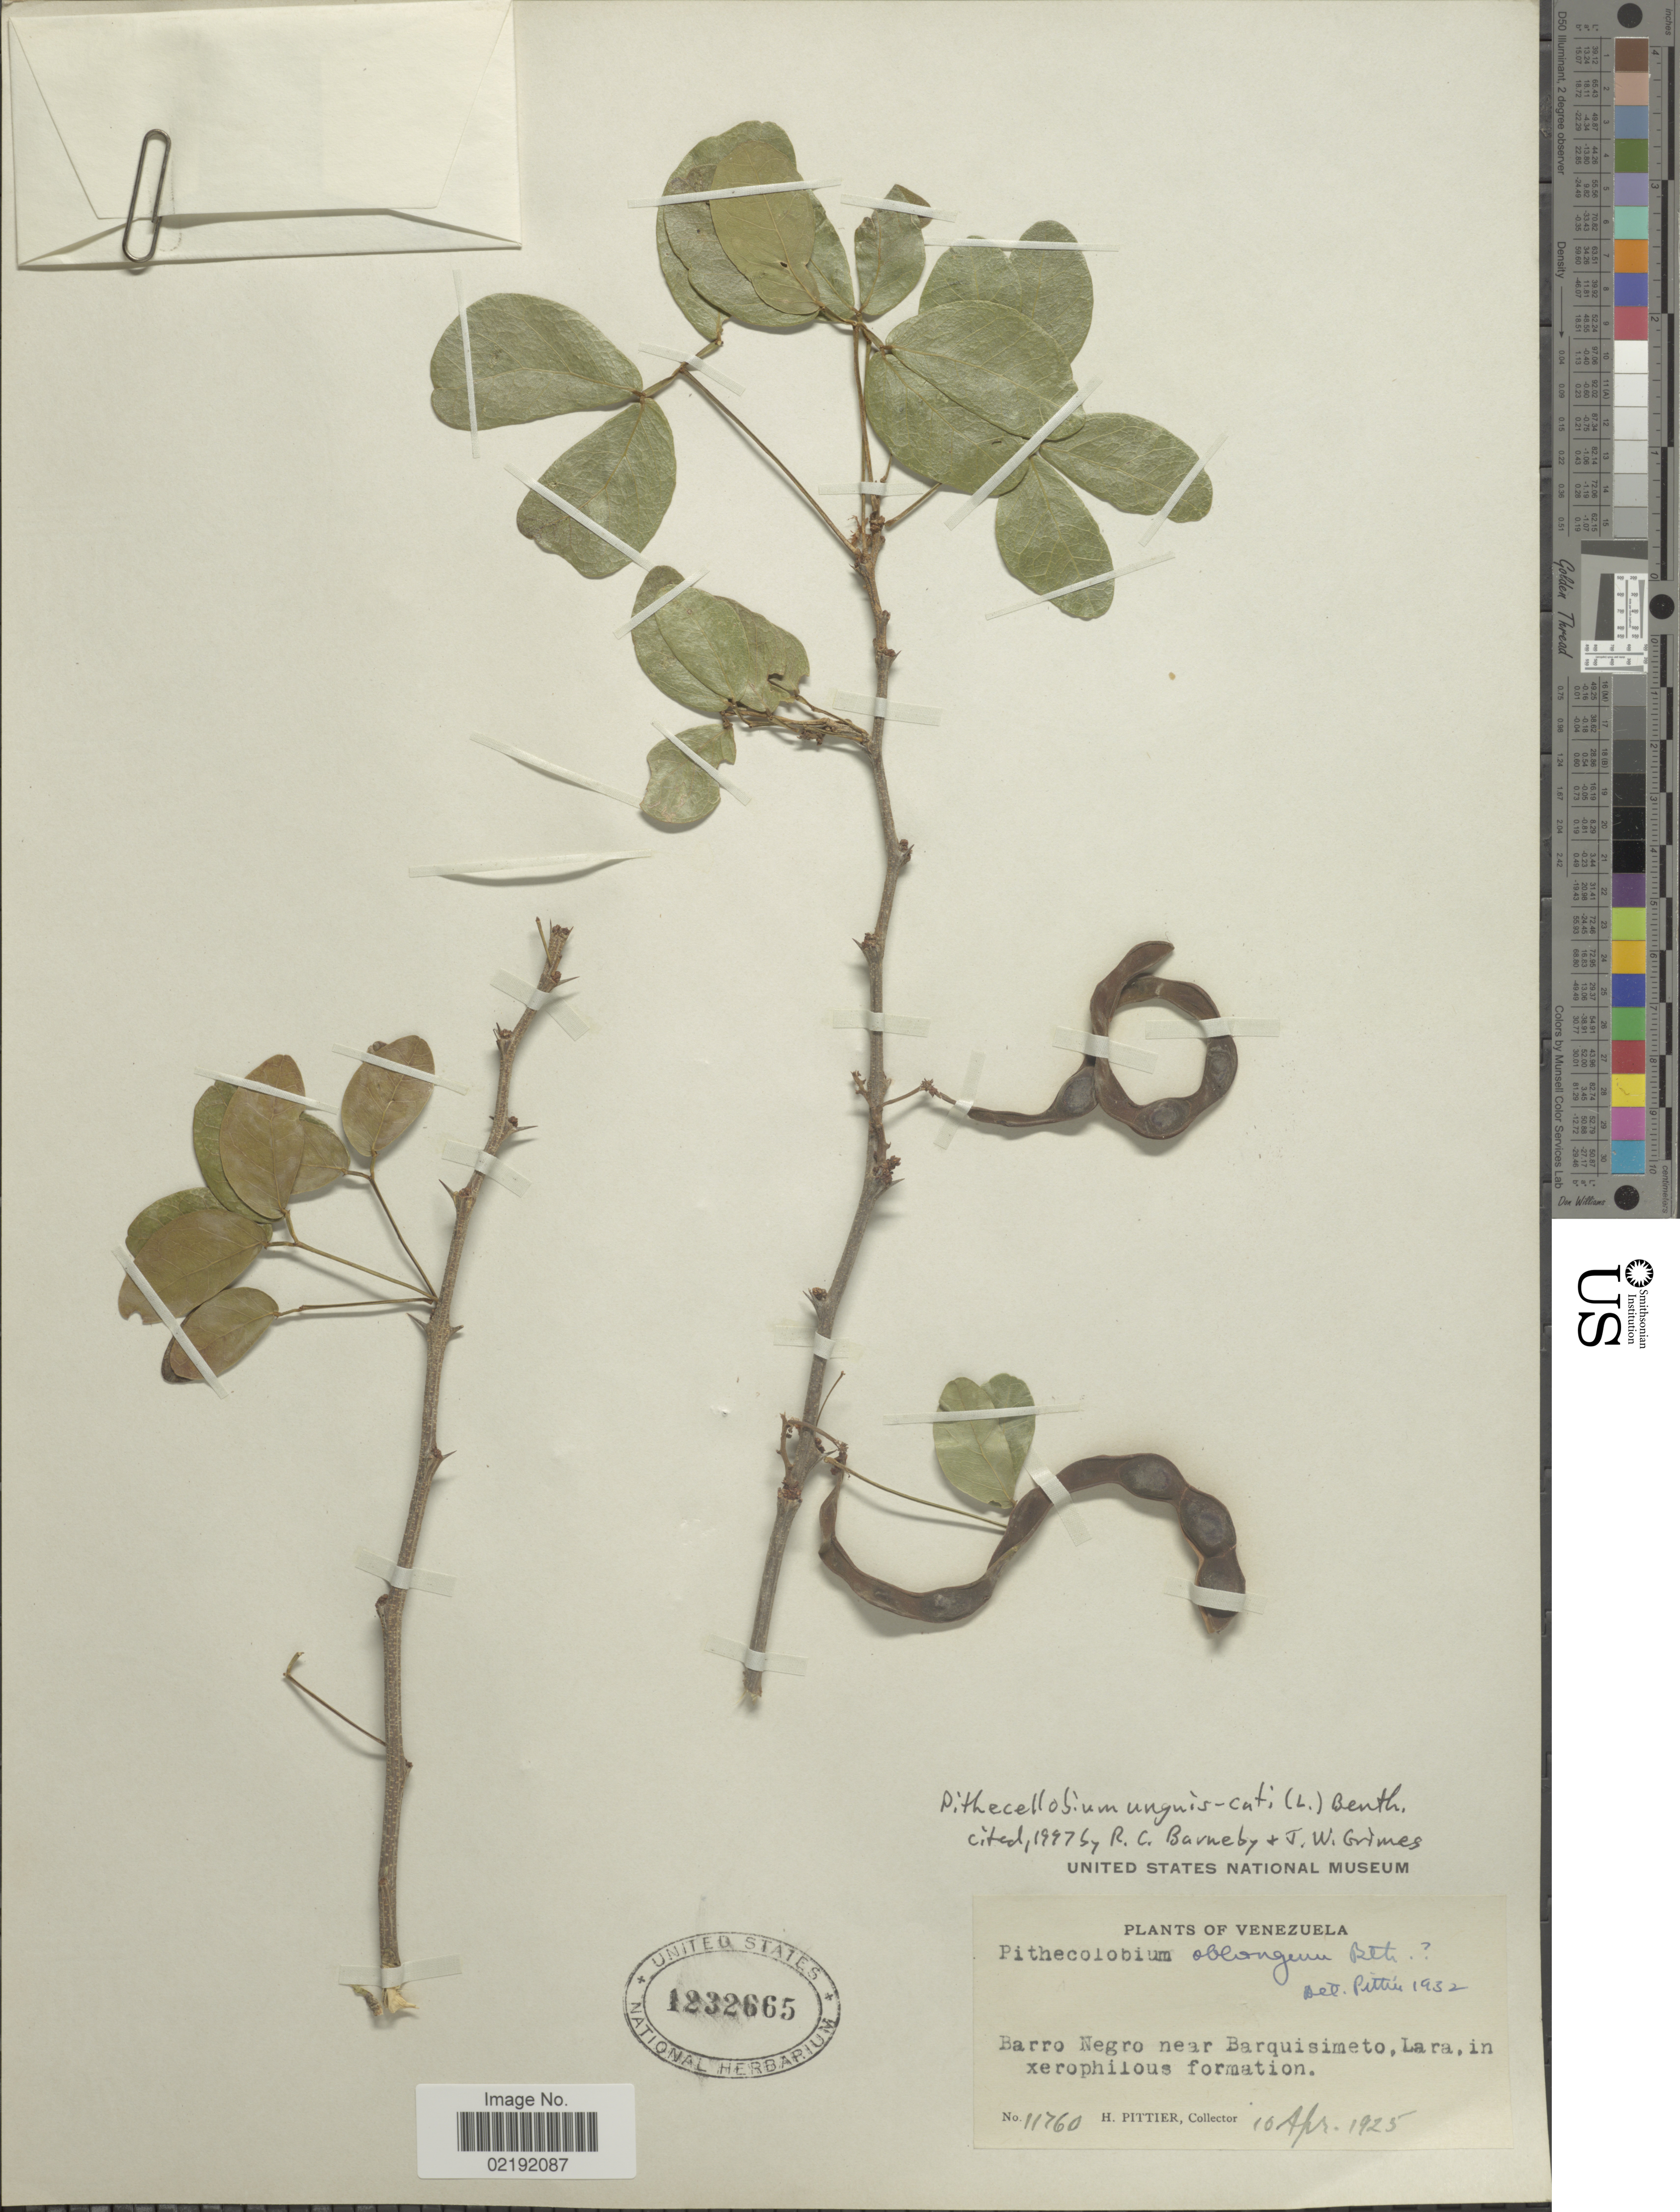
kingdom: Plantae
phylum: Tracheophyta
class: Magnoliopsida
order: Fabales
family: Fabaceae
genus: Pithecellobium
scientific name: Pithecellobium unguis-cati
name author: (L.) Benth.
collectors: H. F. Pittier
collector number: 11760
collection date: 1925-04-10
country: Venezuela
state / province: Lara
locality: Barro Negro near Barquisimeto, Lara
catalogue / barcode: US 1232665